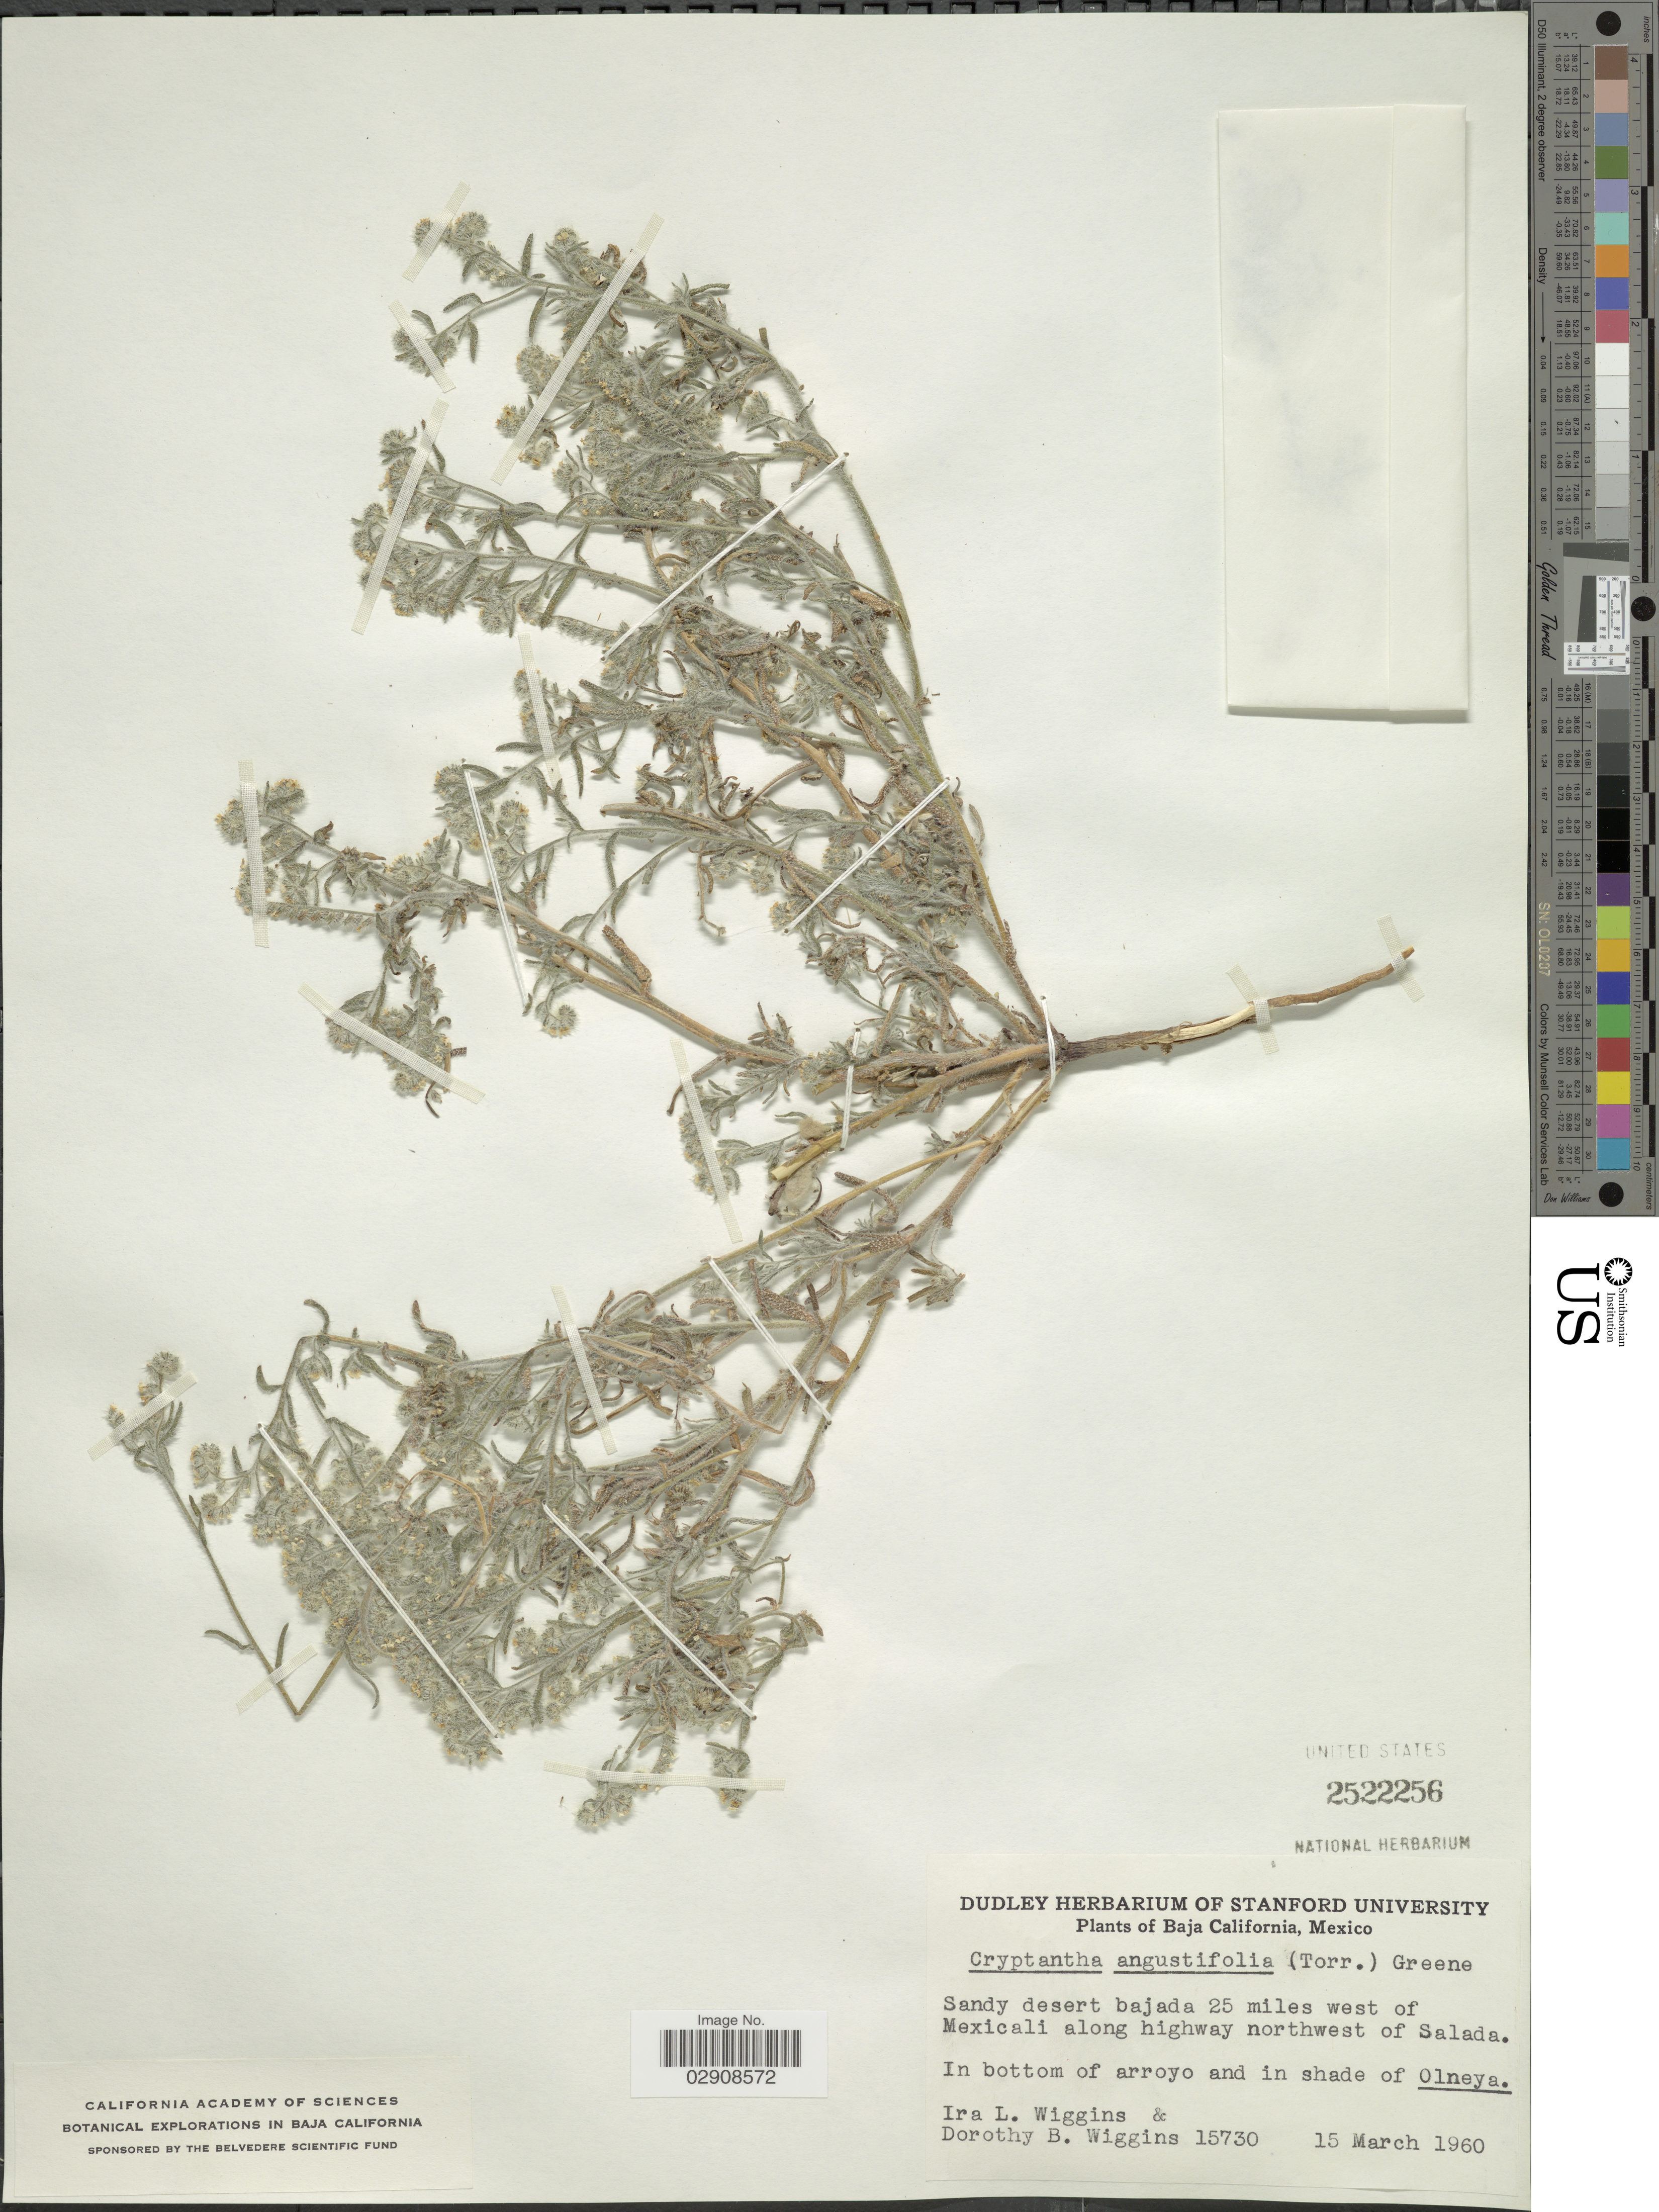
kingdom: Plantae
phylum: Tracheophyta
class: Magnoliopsida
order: Boraginales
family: Boraginaceae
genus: Cryptantha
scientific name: Cryptantha angustifolia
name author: (Torr.) Greene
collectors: I. L. Wiggins & D. B. Wiggins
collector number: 15730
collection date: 1960-03-15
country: Mexico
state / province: Baja California Norte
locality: Sandy desert bajada 25 miles west of Mexicali along highway northwest of Salada.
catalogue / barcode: US 2522256